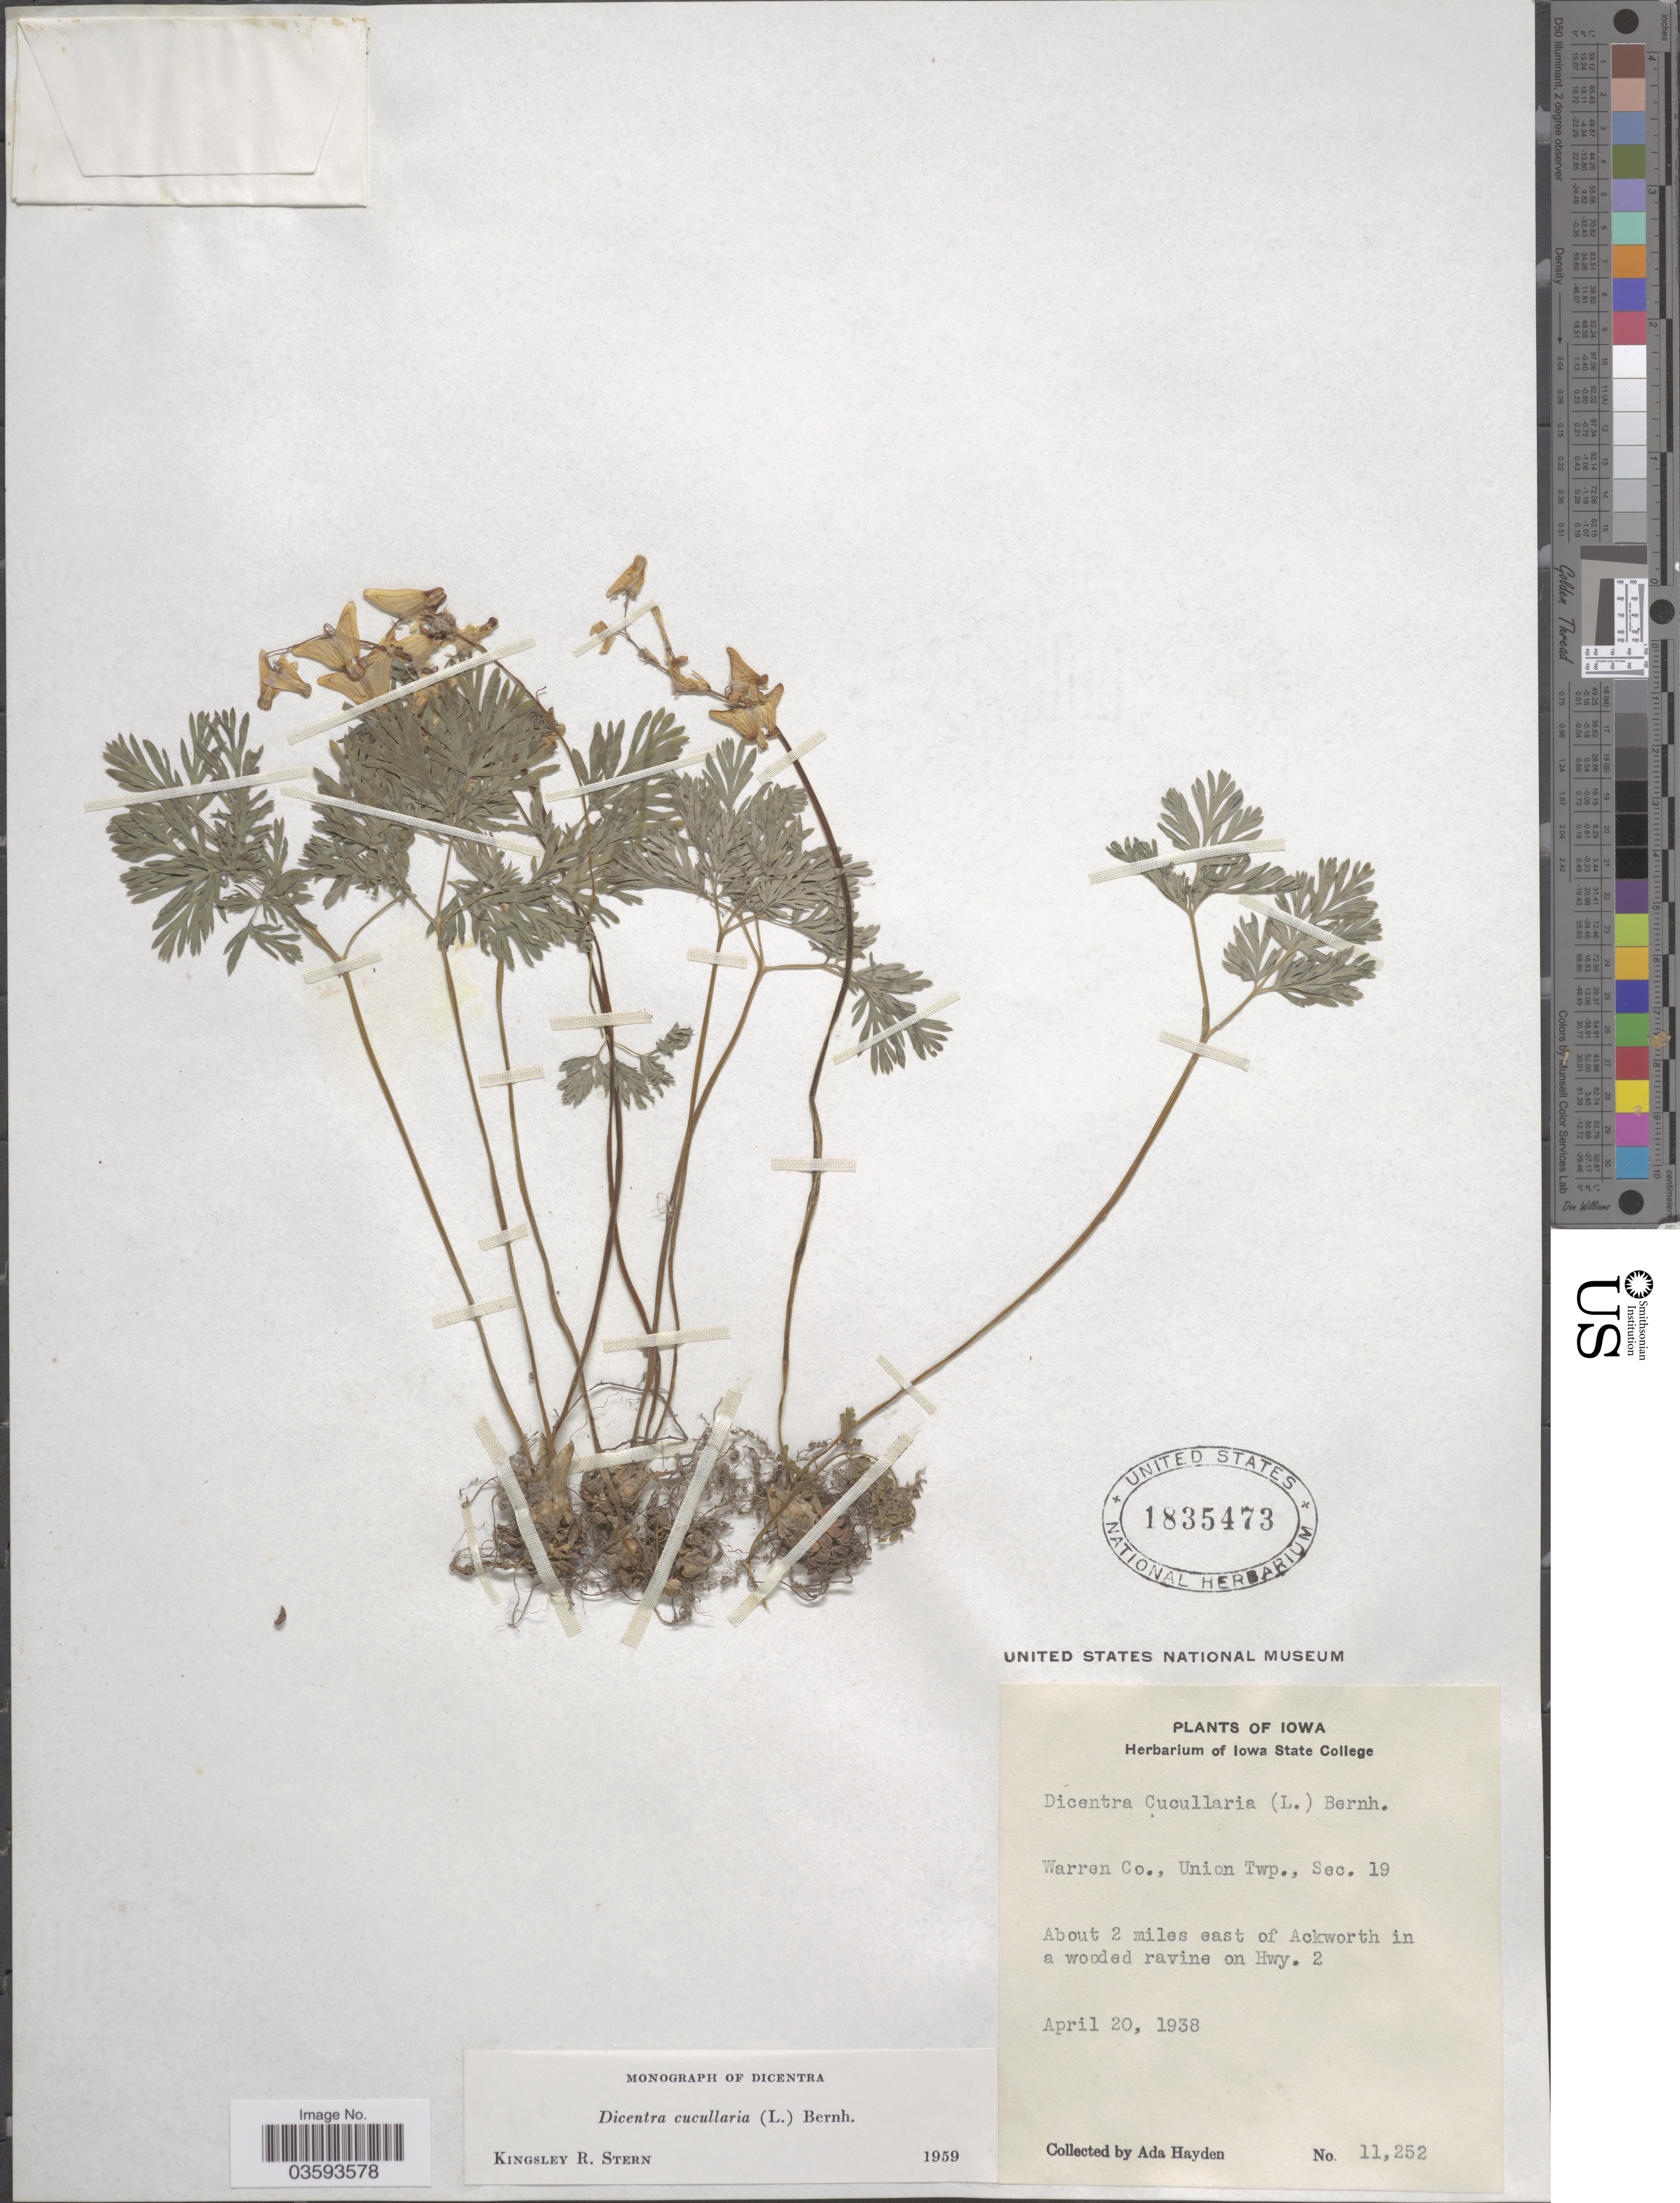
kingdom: Plantae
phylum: Tracheophyta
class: Magnoliopsida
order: Ranunculales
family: Papaveraceae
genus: Dicentra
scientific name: Dicentra cucullaria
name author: (L.) Bernh.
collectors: Ada Hayden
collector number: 11252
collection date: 1938-04-20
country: United States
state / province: Iowa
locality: Warren Co., Union Twp., Sec. 19. About 2 miles east of Ackworth in a wooded ravine on Hwy. 2.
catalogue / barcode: US 1835473